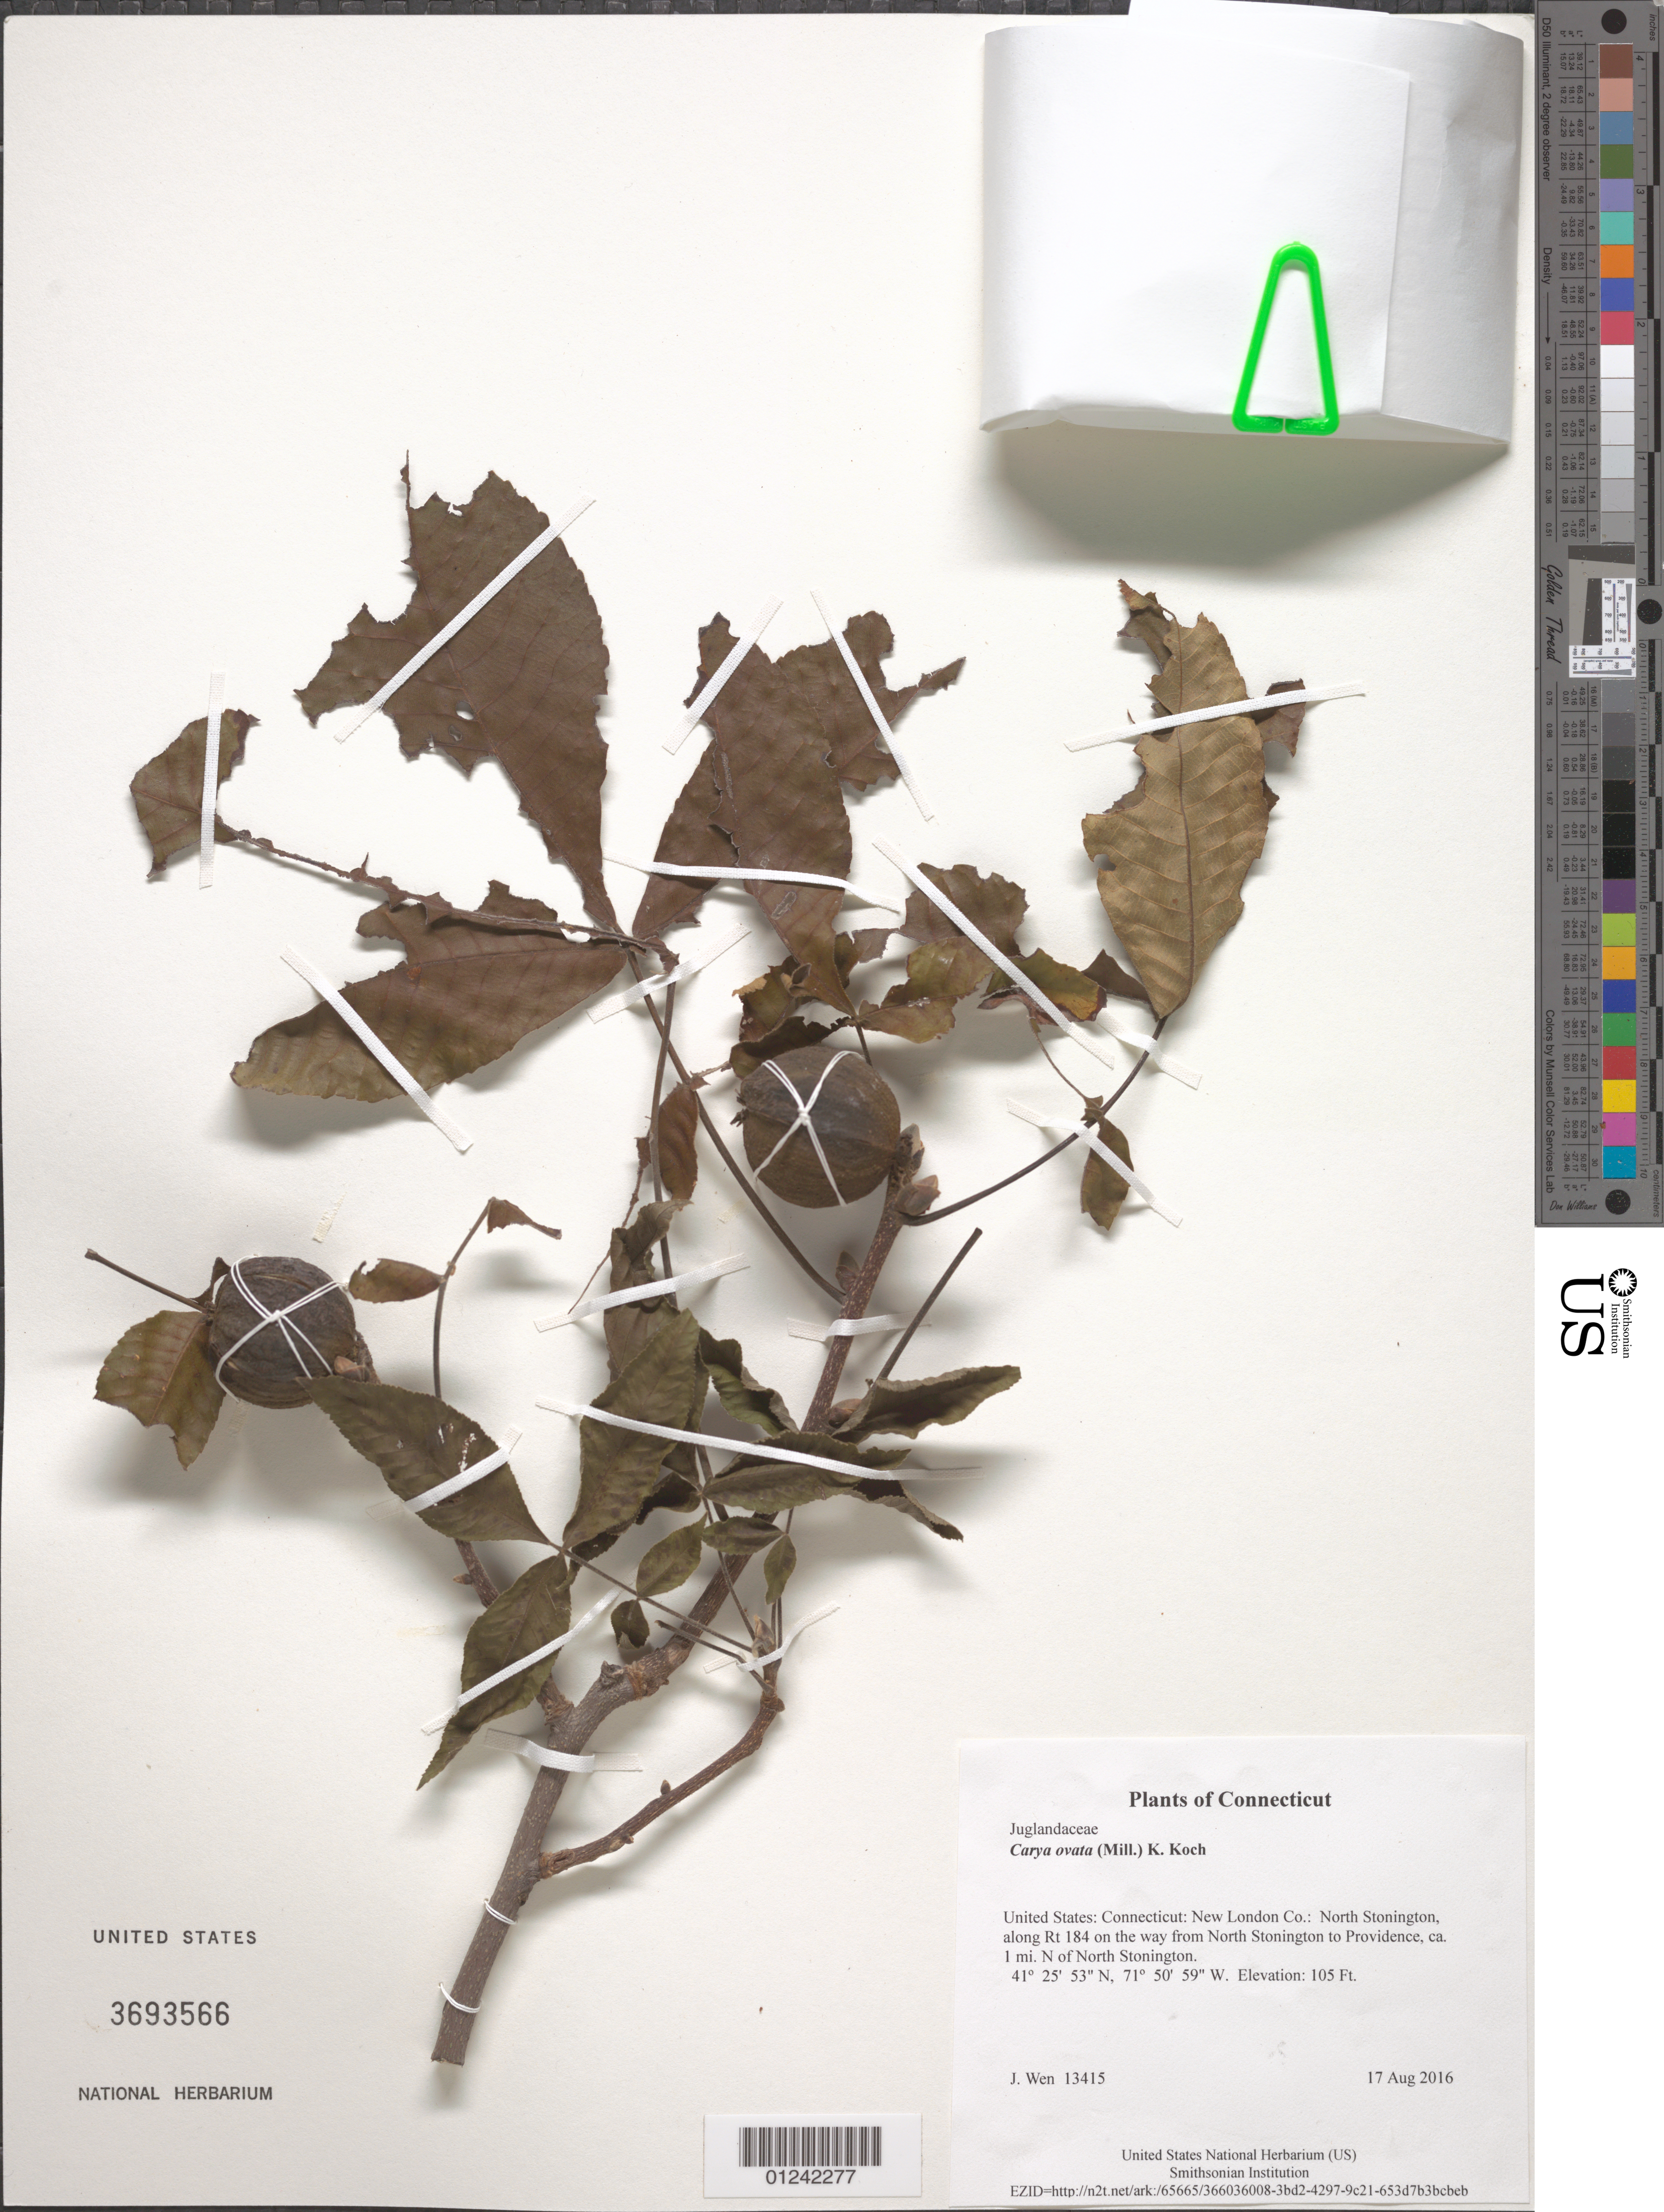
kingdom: Plantae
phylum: Tracheophyta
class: Magnoliopsida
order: Fagales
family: Juglandaceae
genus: Carya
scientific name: Carya ovata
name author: (Mill.) K. Koch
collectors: J. Wen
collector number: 13415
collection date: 2016-08-17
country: United States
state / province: Connecticut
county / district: New London Co.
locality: North Stonington, along Rt 184 on the way from North Stonington to Providence, ca. 1 mi. N of North Stonington.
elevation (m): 32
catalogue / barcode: US 3693566